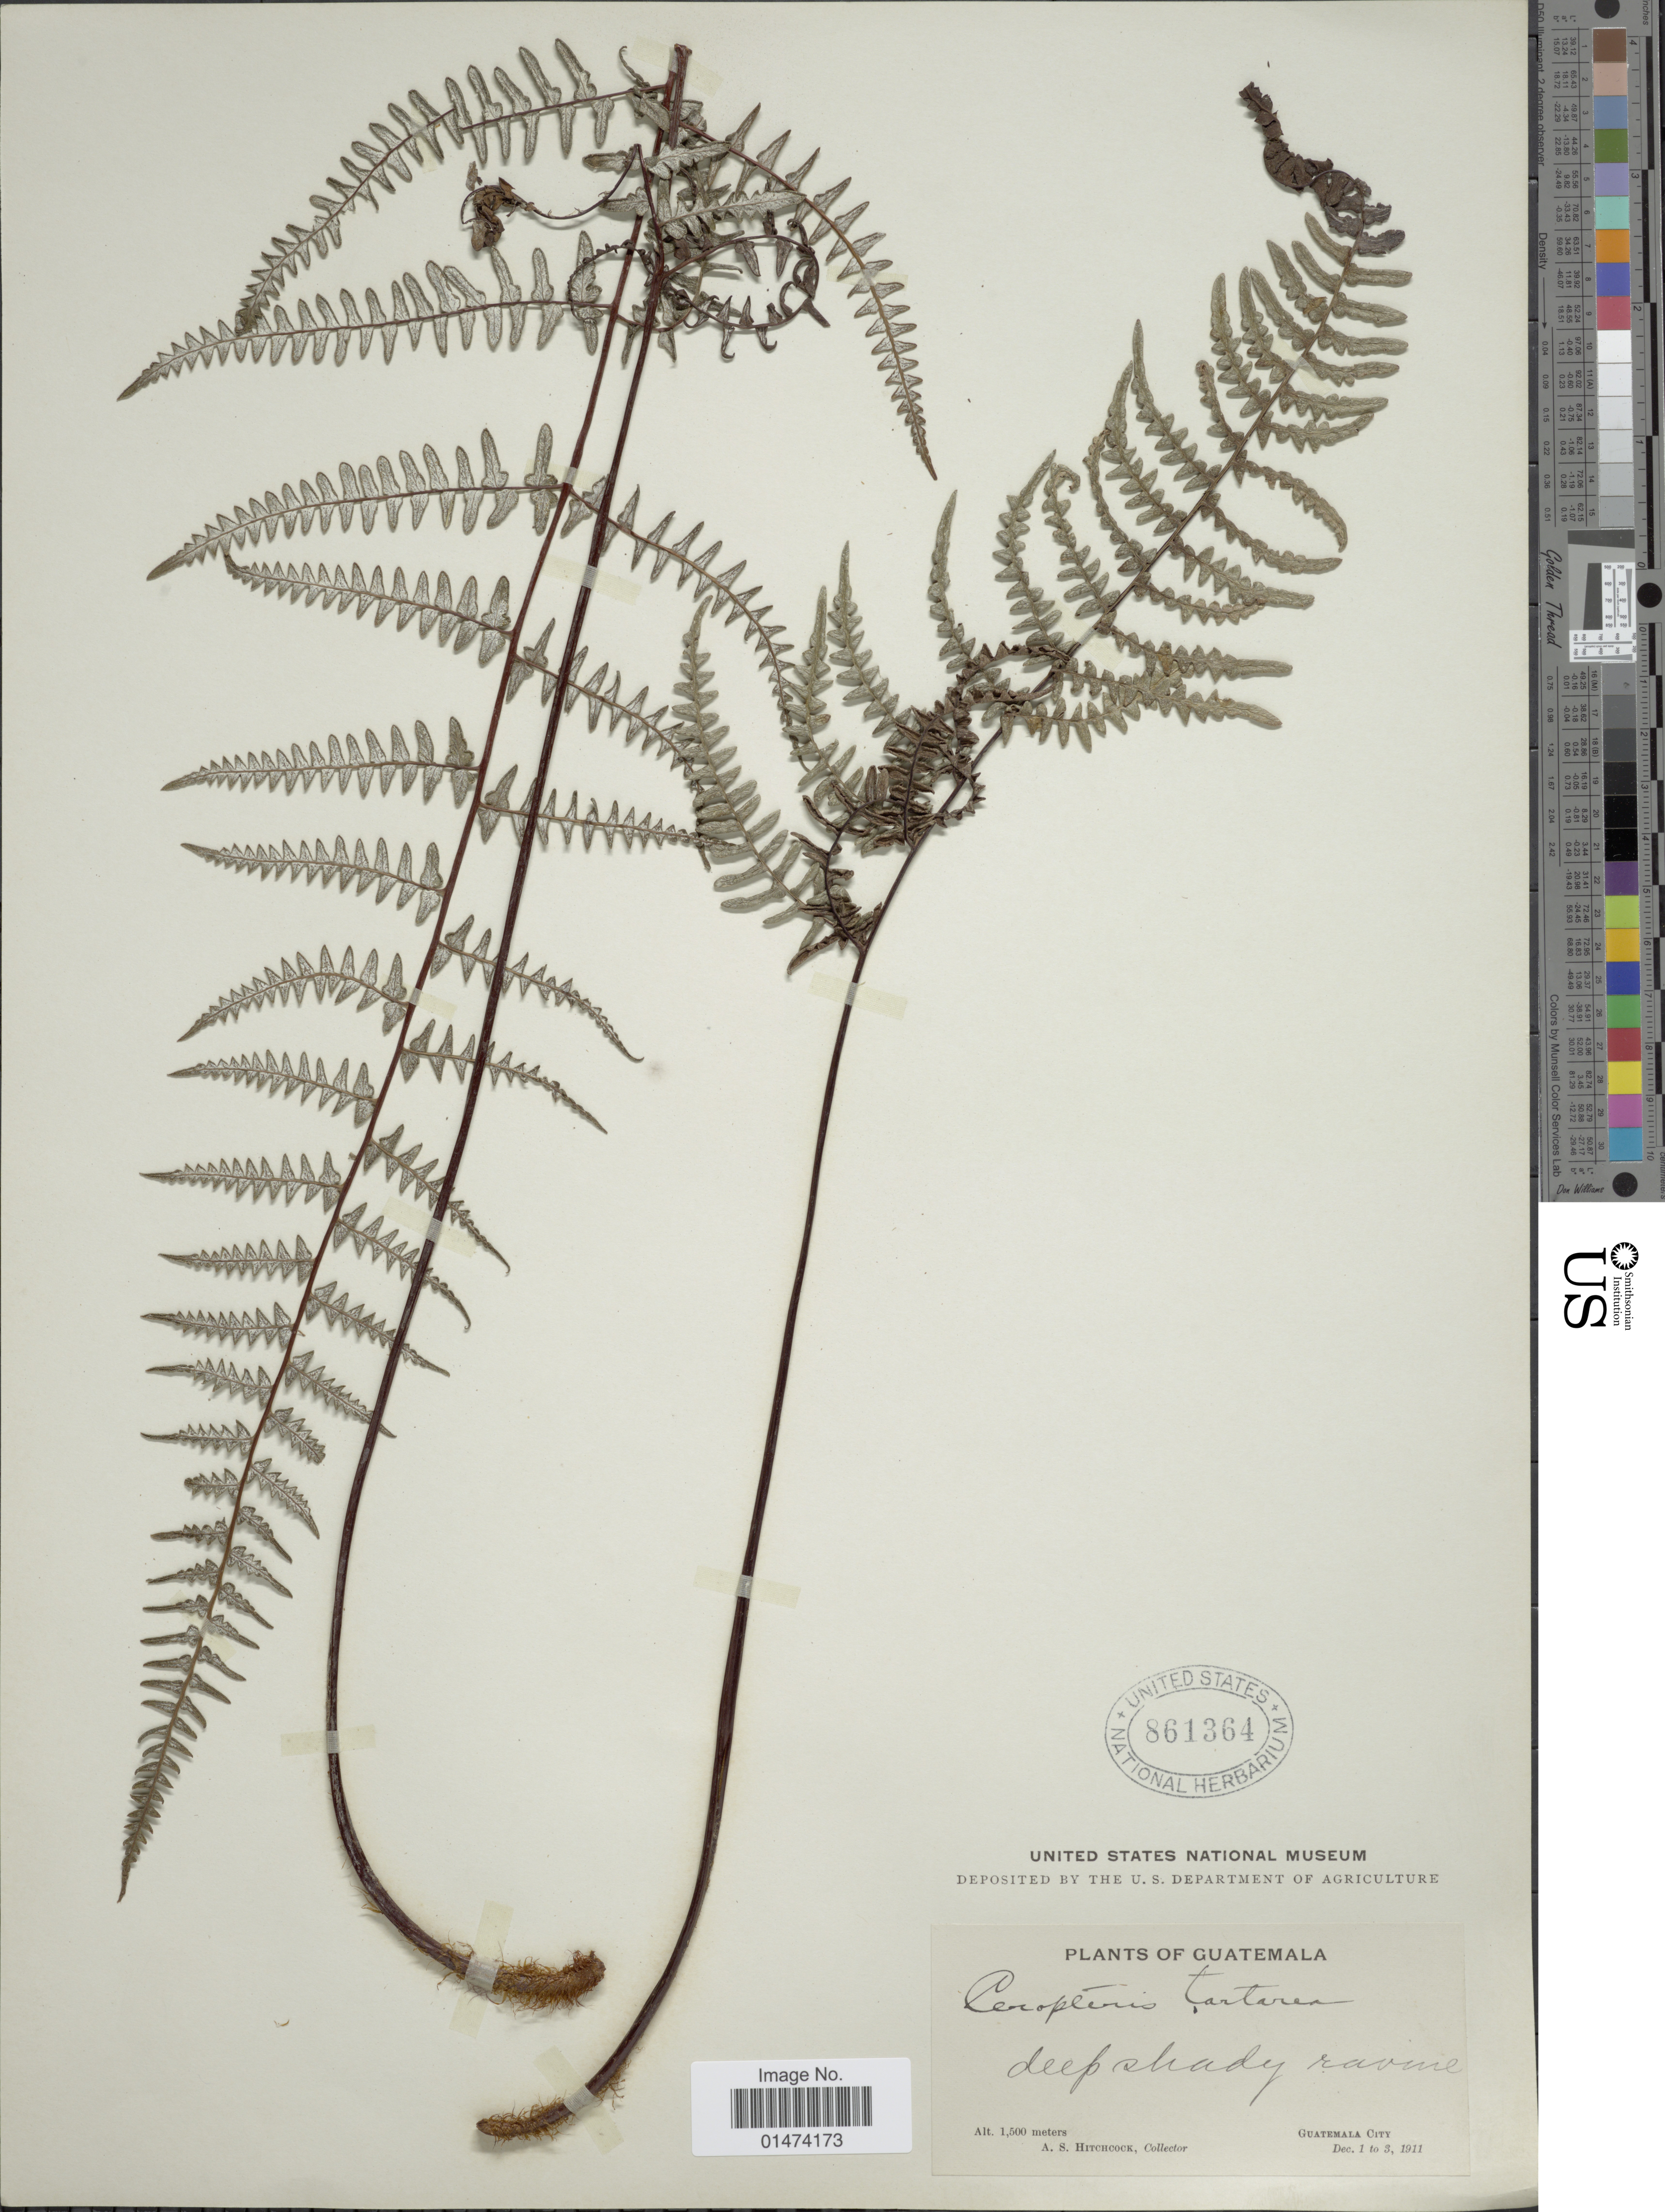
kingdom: Plantae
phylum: Tracheophyta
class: Polypodiopsida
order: Polypodiales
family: Pteridaceae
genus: Pityrogramma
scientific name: Pityrogramma tartarea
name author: (Cav.) Maxon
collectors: A. S. Hitchcock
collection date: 1911-12-01/1911-12-03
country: Guatemala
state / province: Guatemala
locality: Deep shady ravine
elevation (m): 1500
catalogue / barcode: US 861364